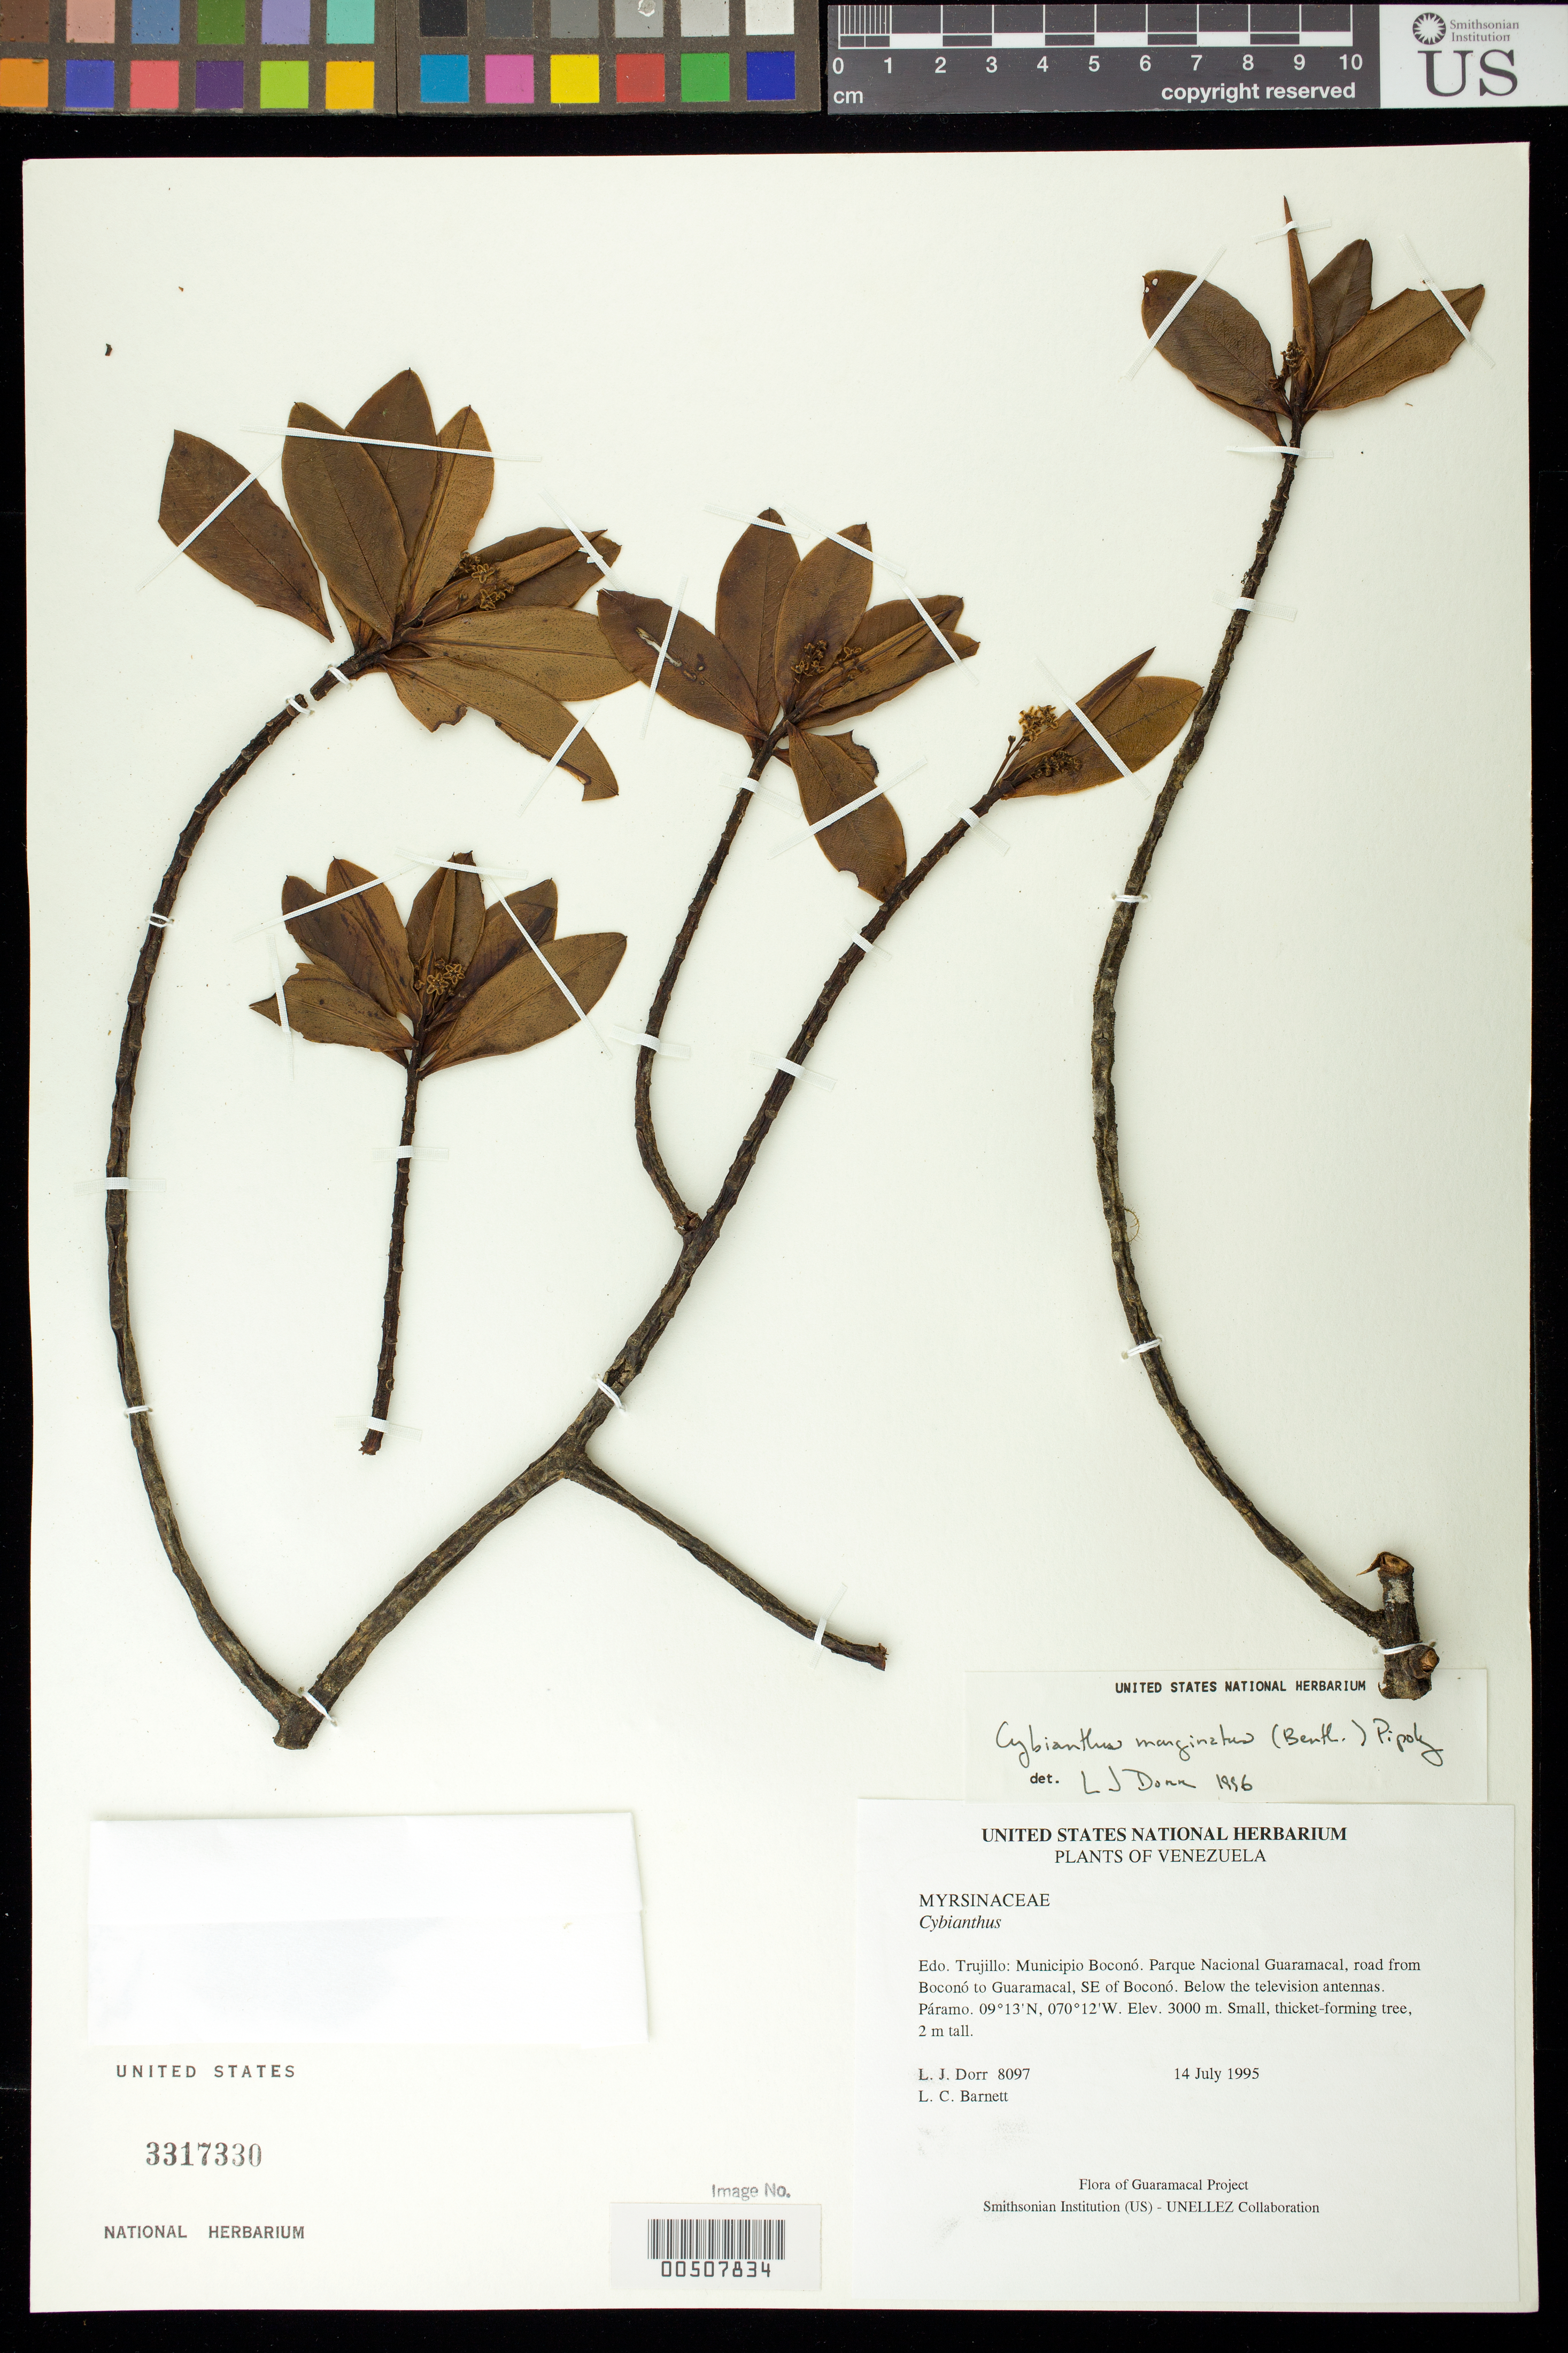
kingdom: Plantae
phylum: Tracheophyta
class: Magnoliopsida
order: Ericales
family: Primulaceae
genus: Cybianthus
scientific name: Cybianthus marginatus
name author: (Benth.) Pipoly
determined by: Dorr, L. J., (BOT), Smithsonian Institution - National Museum of Natural History (UNITED STATES)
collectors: L. J. Dorr & L. C. Barnett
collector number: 8097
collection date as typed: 14 Jul 1995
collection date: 1995-07-14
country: Venezuela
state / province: Trujillo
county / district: Boconó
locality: Parque Nacional Guaramacal, road from Boconó to Guaramacal, SE of Boconó. Below the television antennas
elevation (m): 3000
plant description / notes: PORT, US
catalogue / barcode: US 3317330